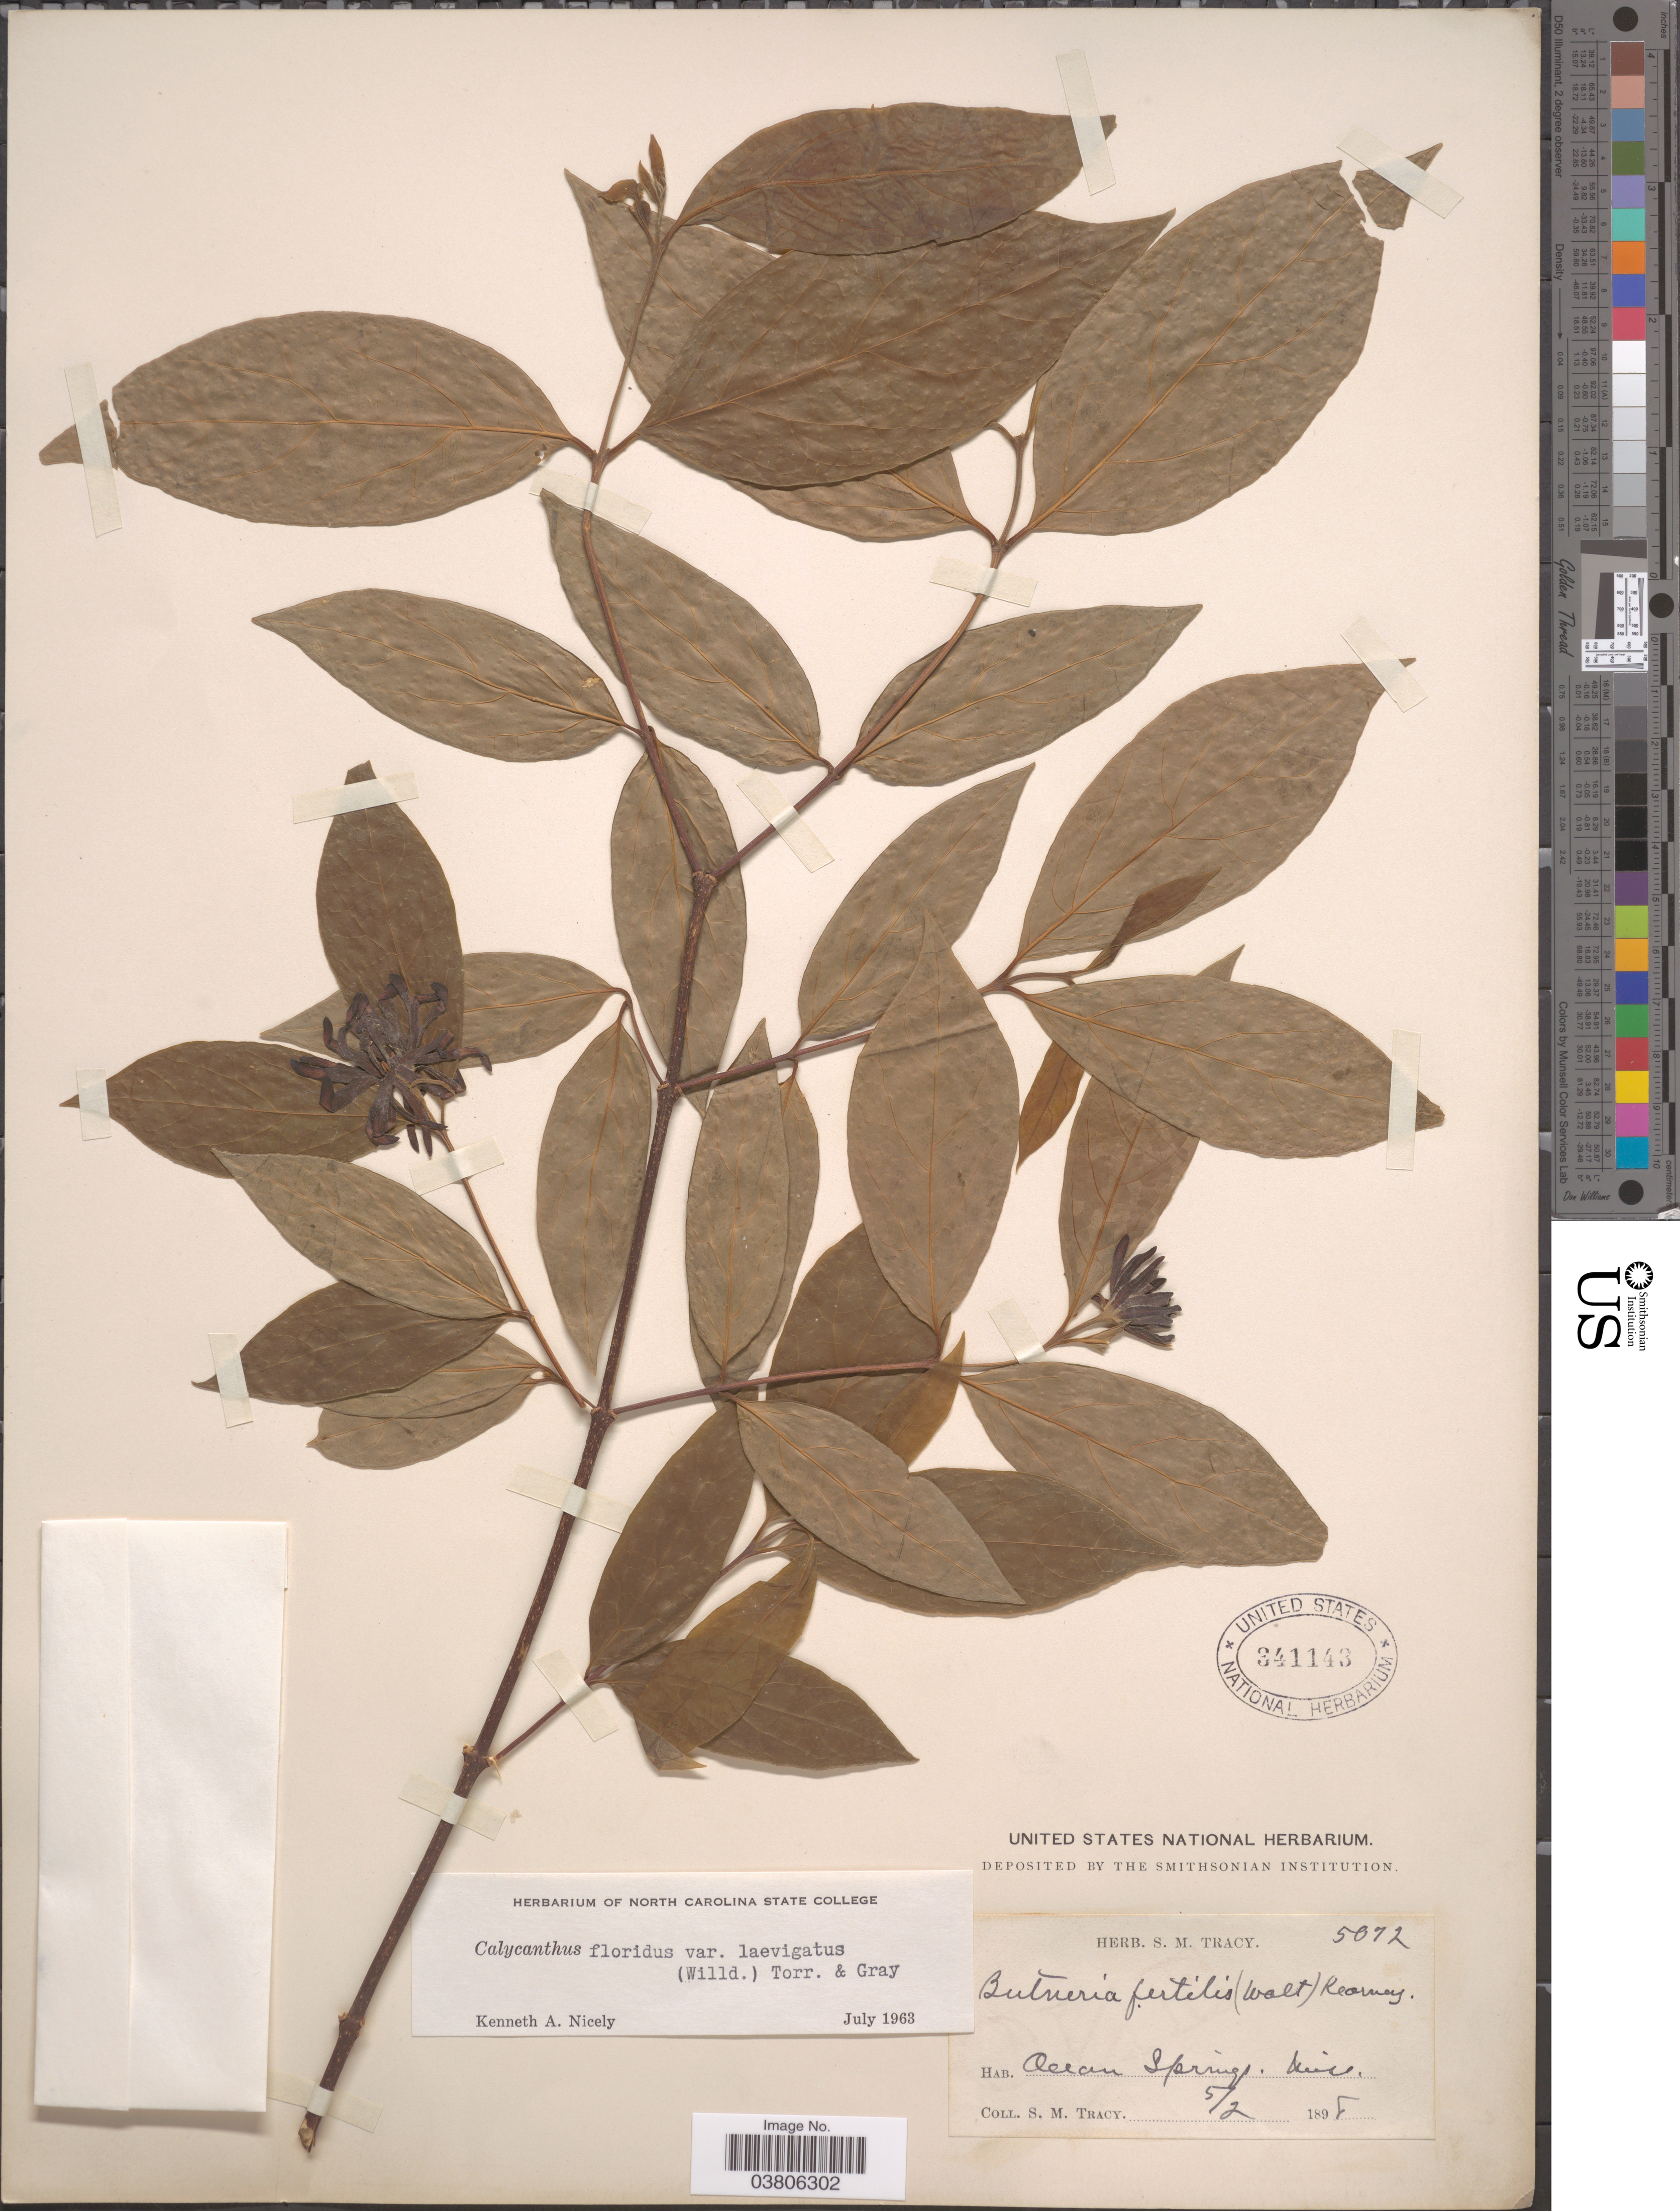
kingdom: Plantae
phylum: Tracheophyta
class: Magnoliopsida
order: Laurales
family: Calycanthaceae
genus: Calycanthus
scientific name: Calycanthus floridus var. laevigatus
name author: (Willd.) Torr. & A. Gray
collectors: S. M. Tracy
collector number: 5072*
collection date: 1898-05-02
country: United States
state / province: Mississippi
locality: Ocean Springs.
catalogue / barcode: US 341143